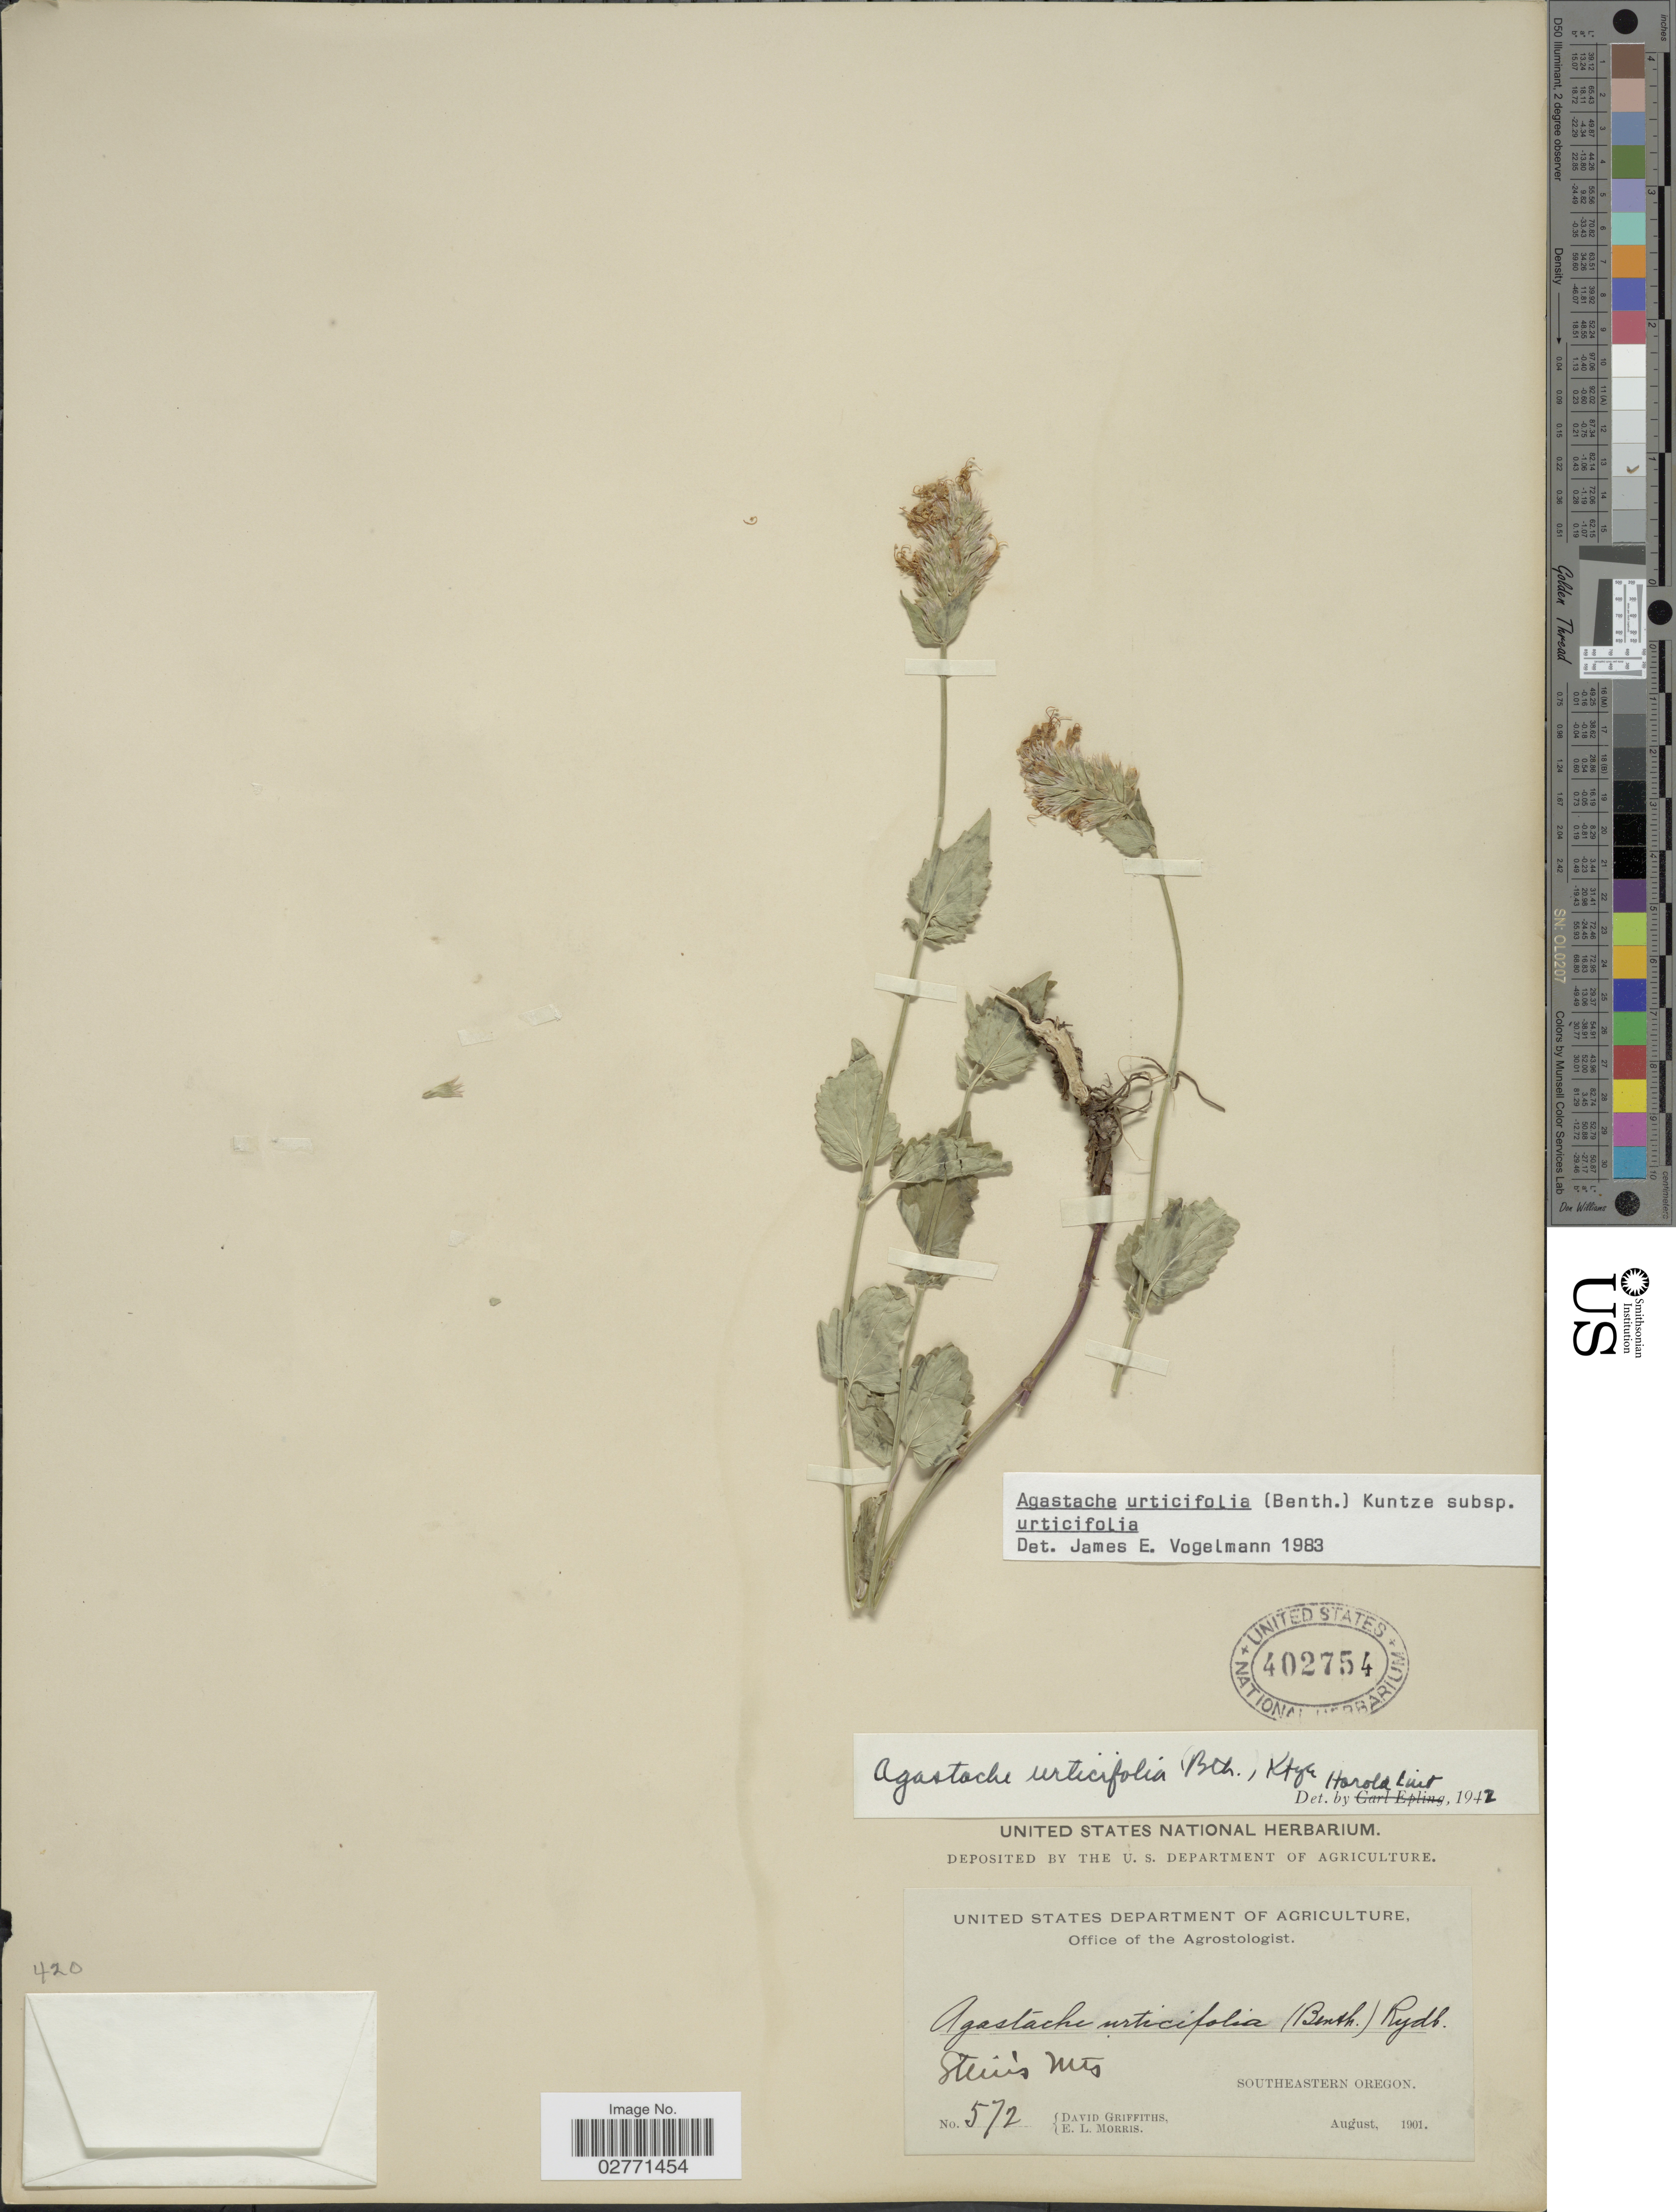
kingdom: Plantae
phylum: Tracheophyta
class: Magnoliopsida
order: Lamiales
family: Lamiaceae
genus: Agastache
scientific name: Agastache urticifolia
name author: (Benth.) Kuntze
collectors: D. Griffiths & E. Morris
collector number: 572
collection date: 1901-08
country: United States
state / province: Oregon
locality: Stein's Mts. Southeastern Oregon.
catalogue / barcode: US 402754